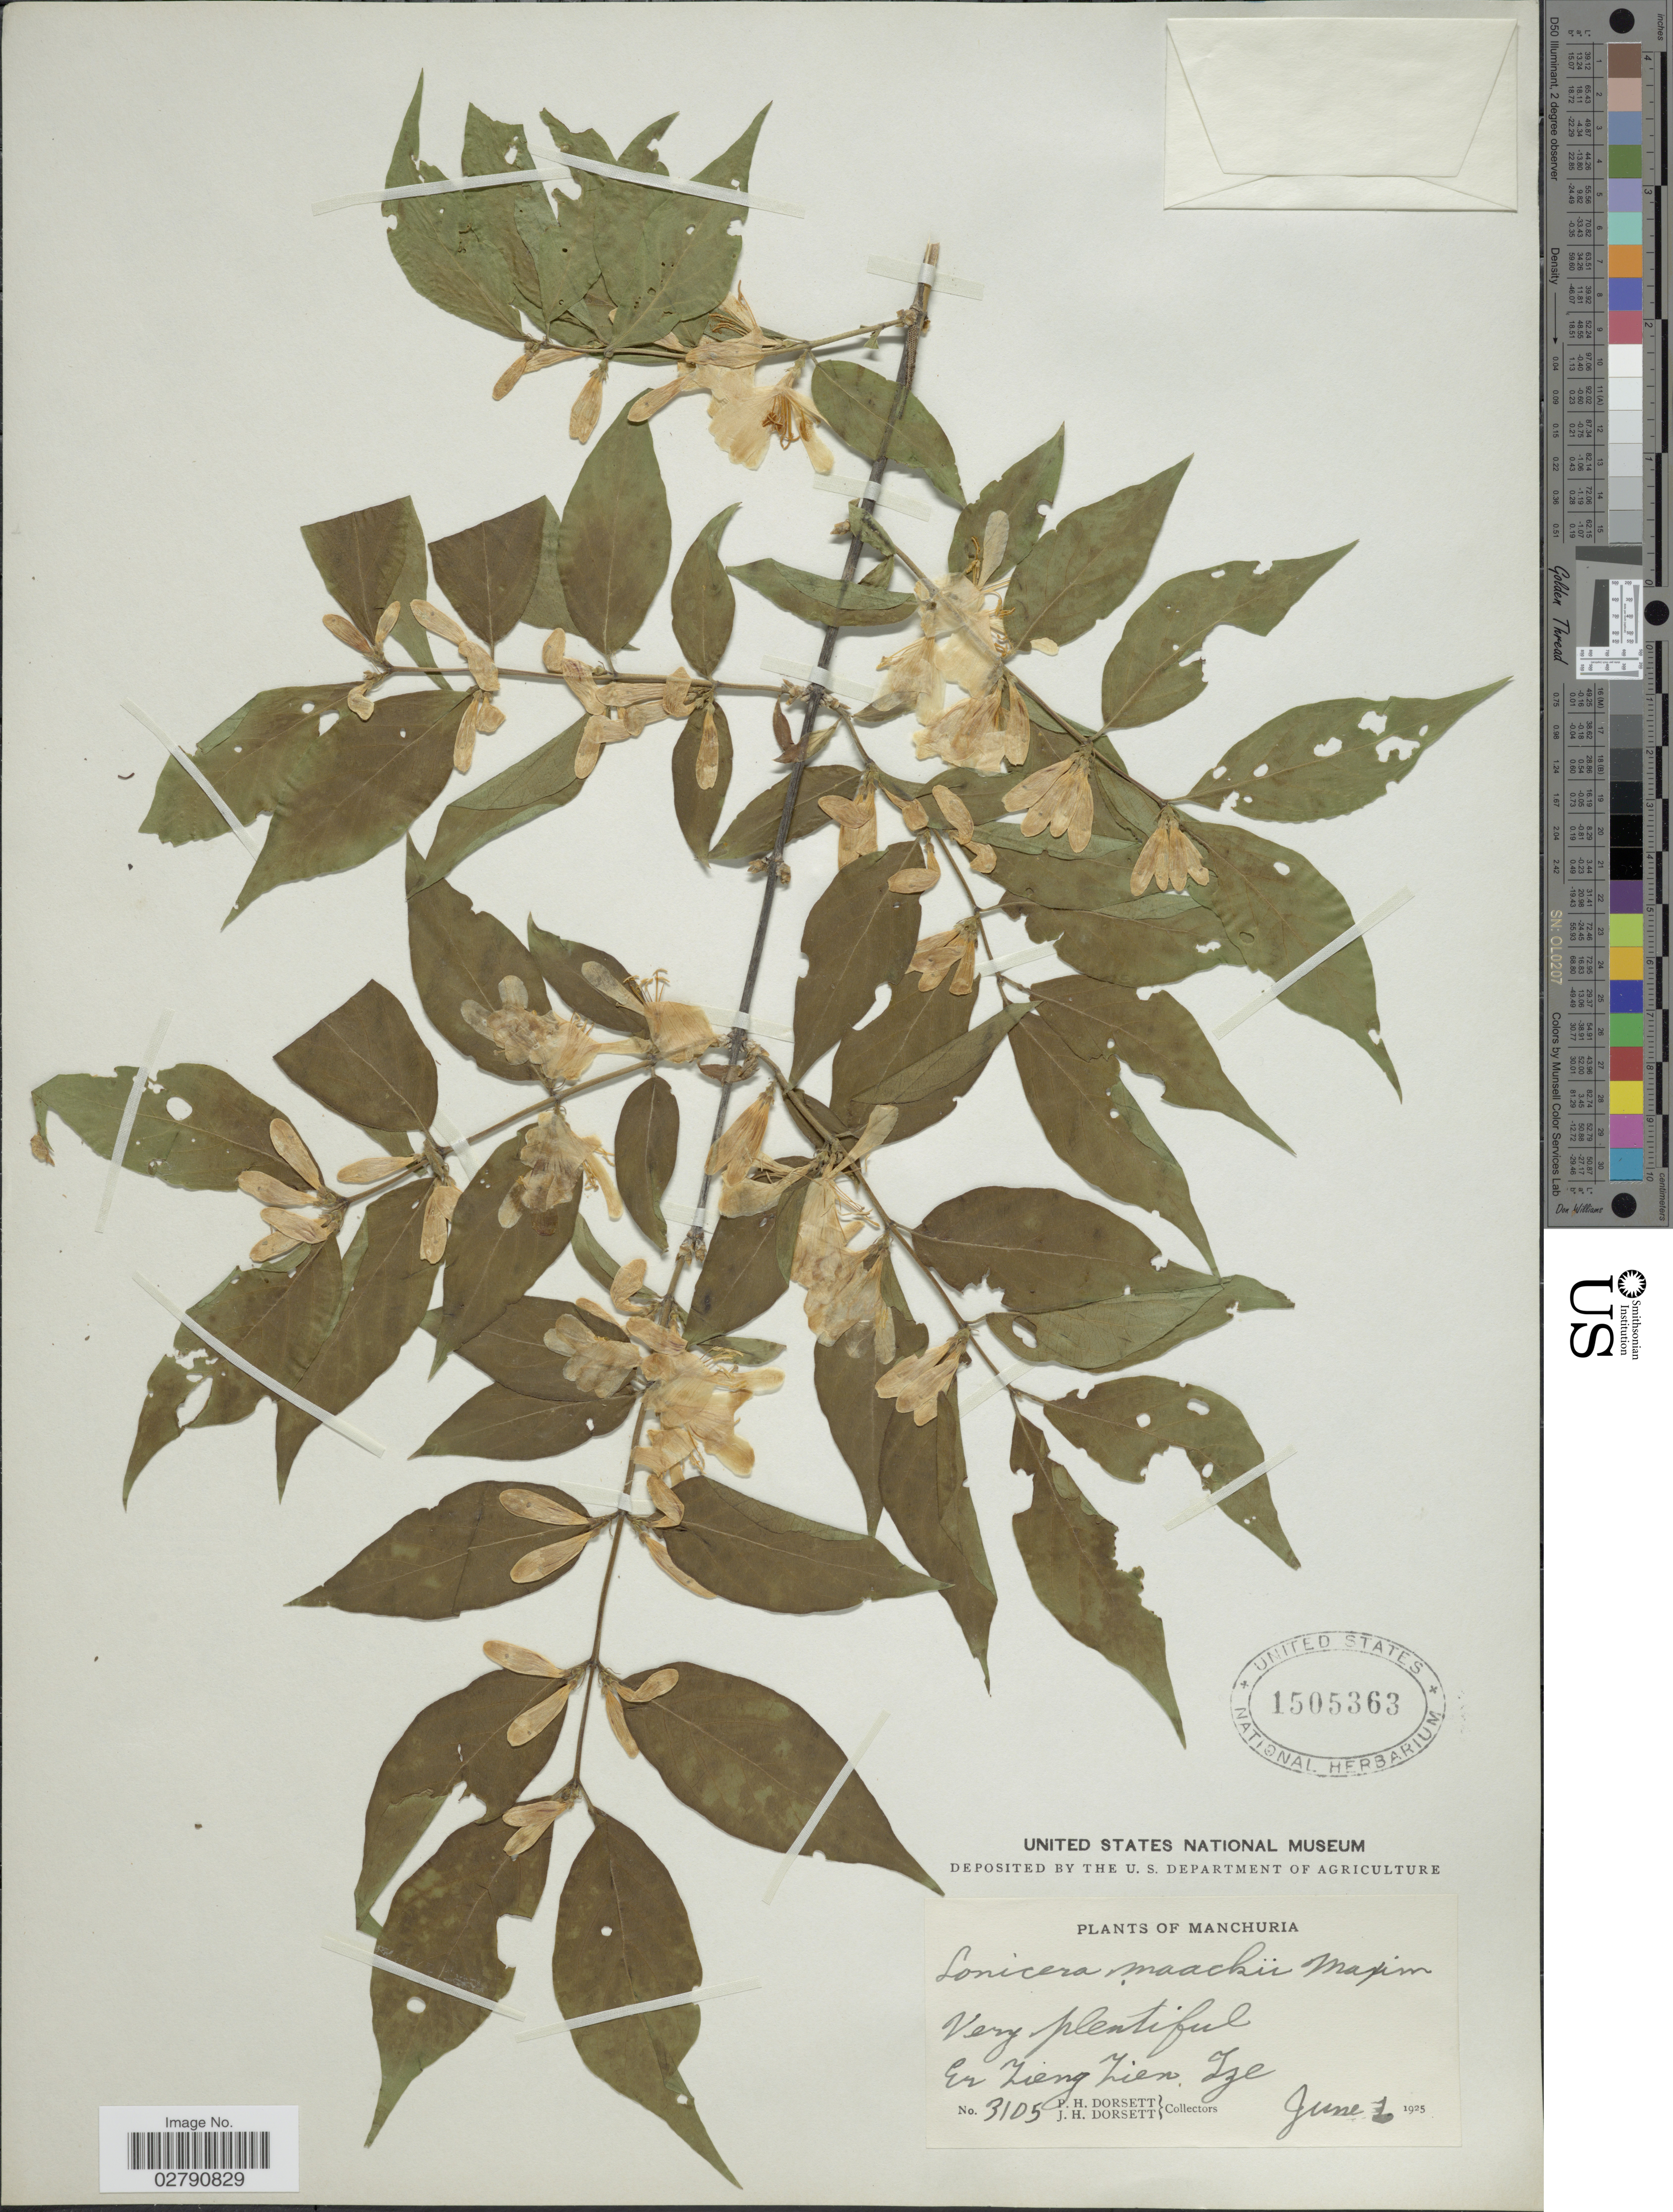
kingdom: Plantae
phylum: Tracheophyta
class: Magnoliopsida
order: Dipsacales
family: Caprifoliaceae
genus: Lonicera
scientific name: Lonicera maackii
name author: (Rupr.) Maxim.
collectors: P. H. Dorsett & J. Dorsett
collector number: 3105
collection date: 1925-06-01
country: China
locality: Manchuria. Er Zieng Zien, Tze.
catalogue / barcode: US 1505363